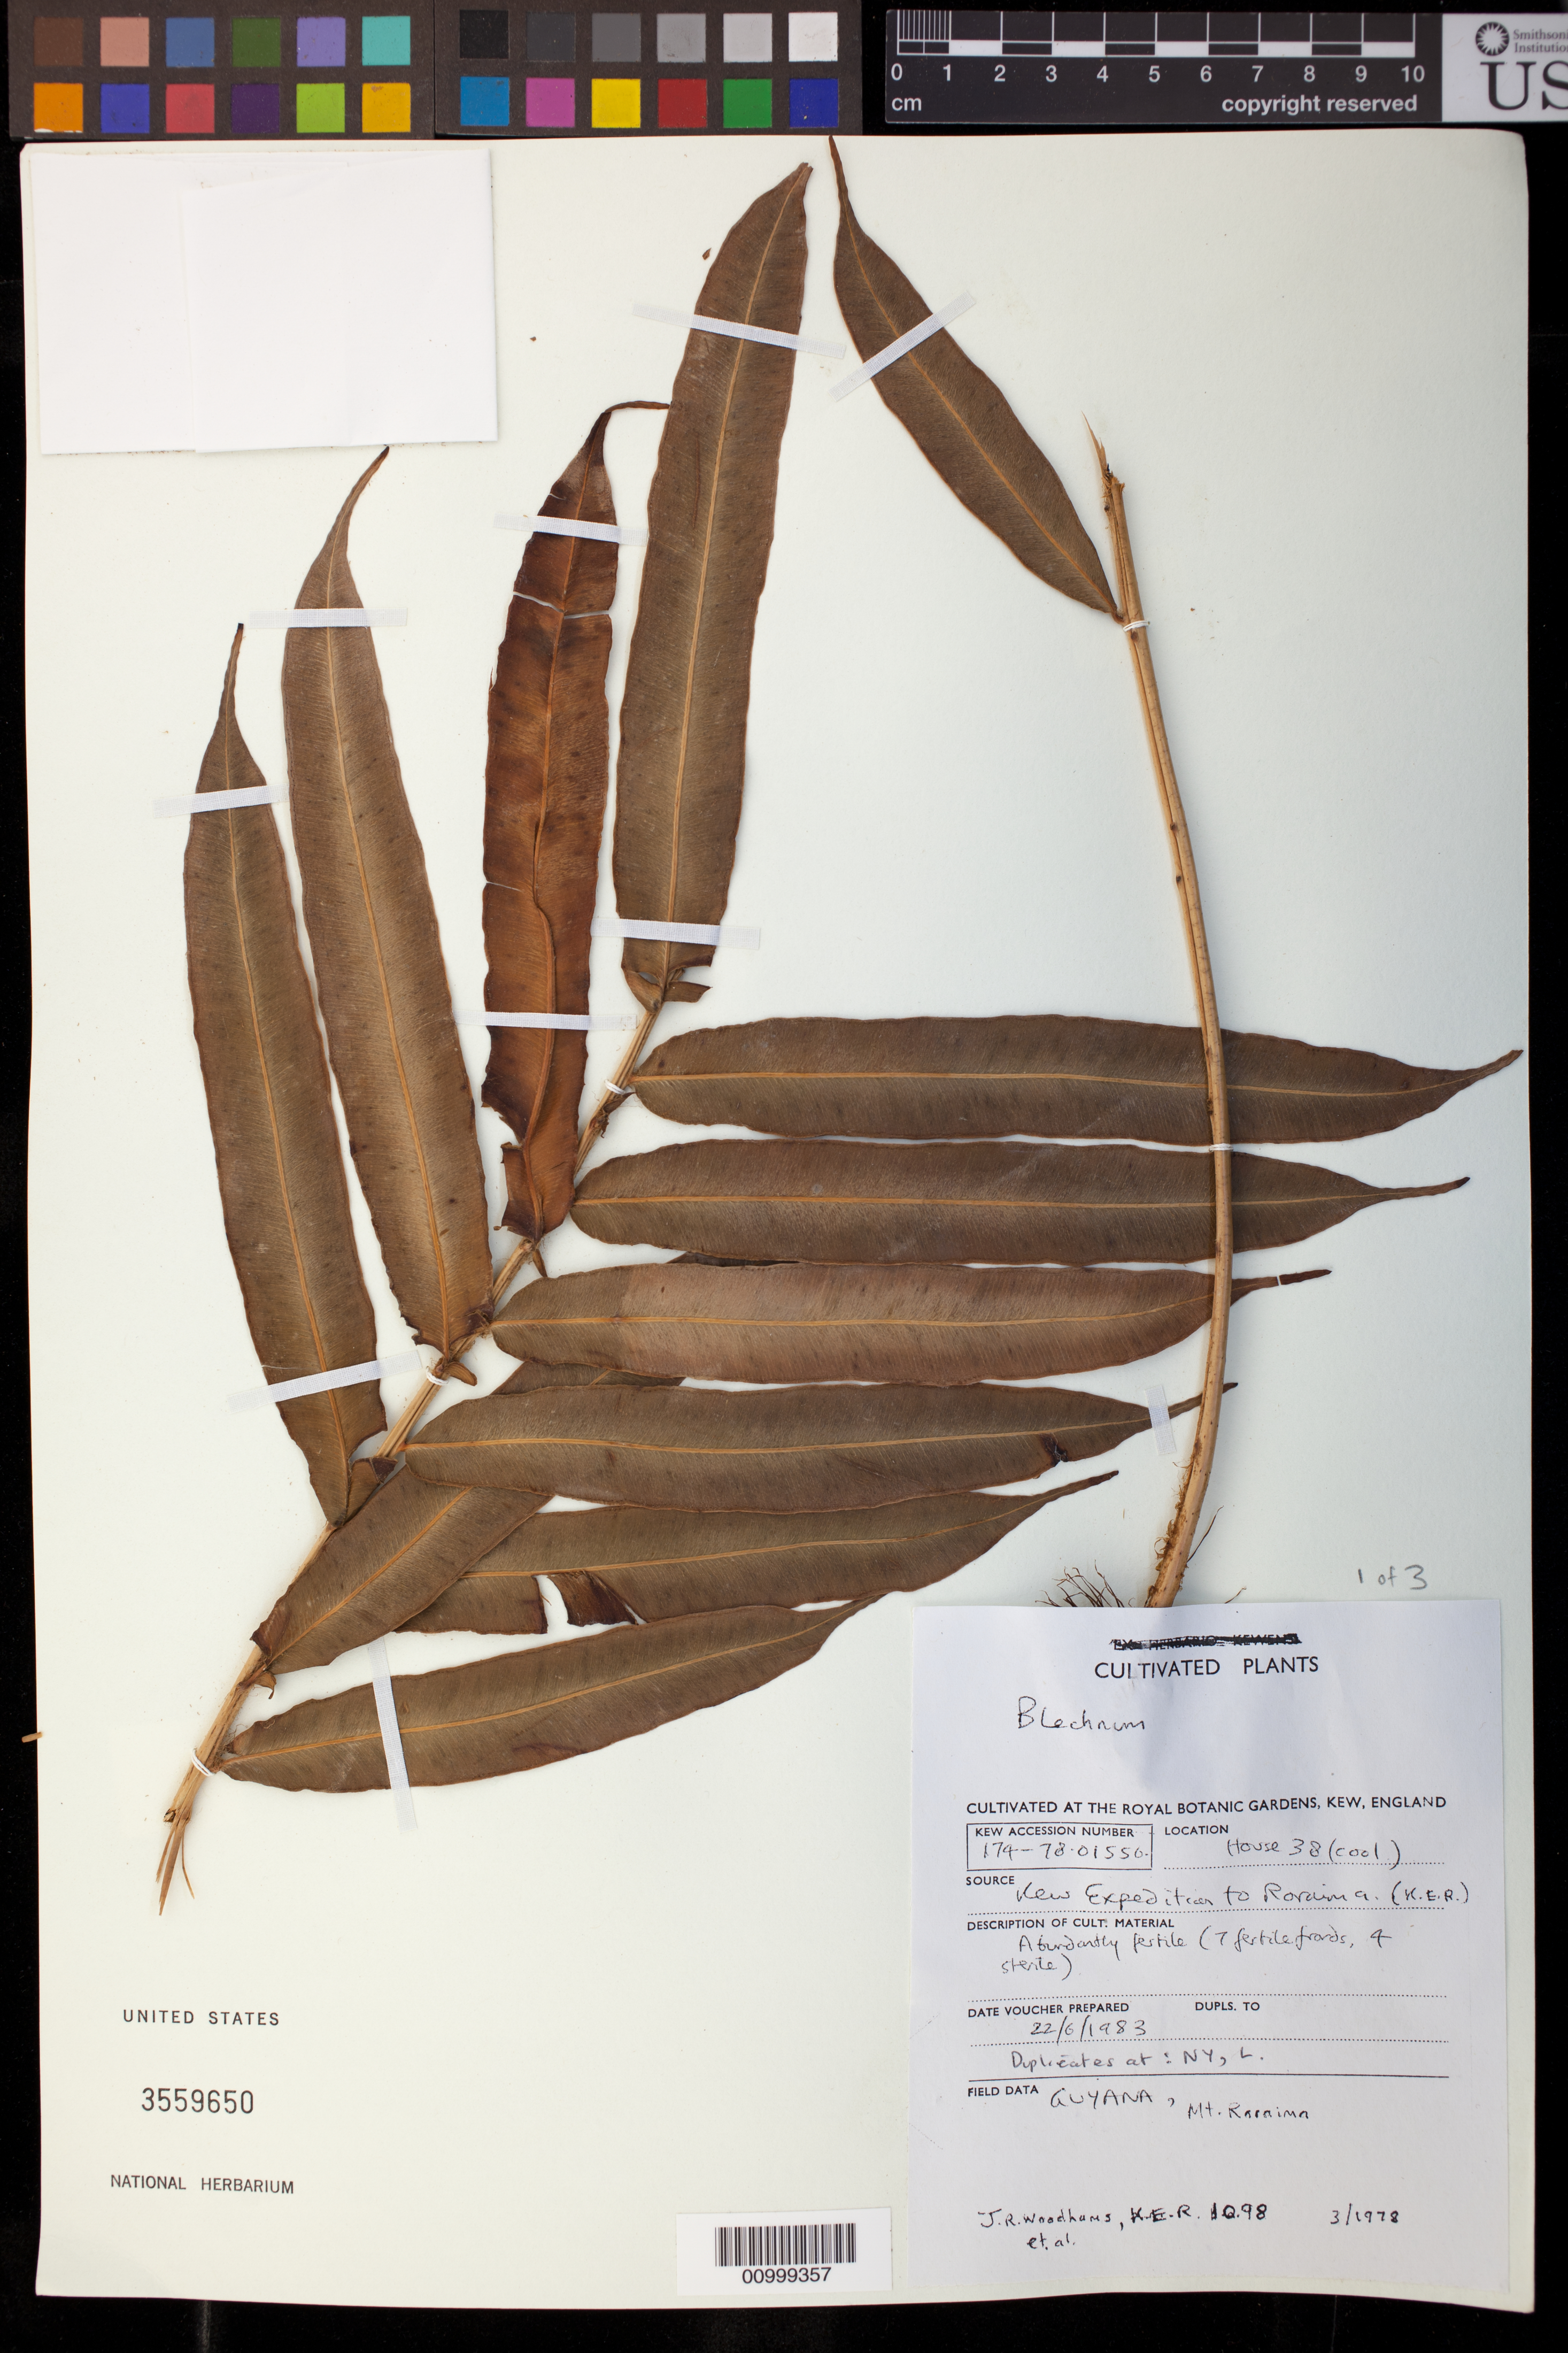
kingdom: Plantae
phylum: Tracheophyta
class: Polypodiopsida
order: Polypodiales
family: Blechnaceae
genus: Blechnum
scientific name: Blechnum sp.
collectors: J. Woodhams, J. Warrington, K. Burras & P. Edwards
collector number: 1098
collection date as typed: Mar-78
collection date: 1978-03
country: Guyana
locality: Mt. Roraima, NW-facing slopes, vic of Camp 6 (near end of 'Waruma Trail'), c. 1ml N of the 'prow'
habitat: Montane rain forest, with some canopy openings. Canopy 50-80ft. Many small trees & shrubs below, including palms & tree ferns.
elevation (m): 1311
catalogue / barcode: US 3559650